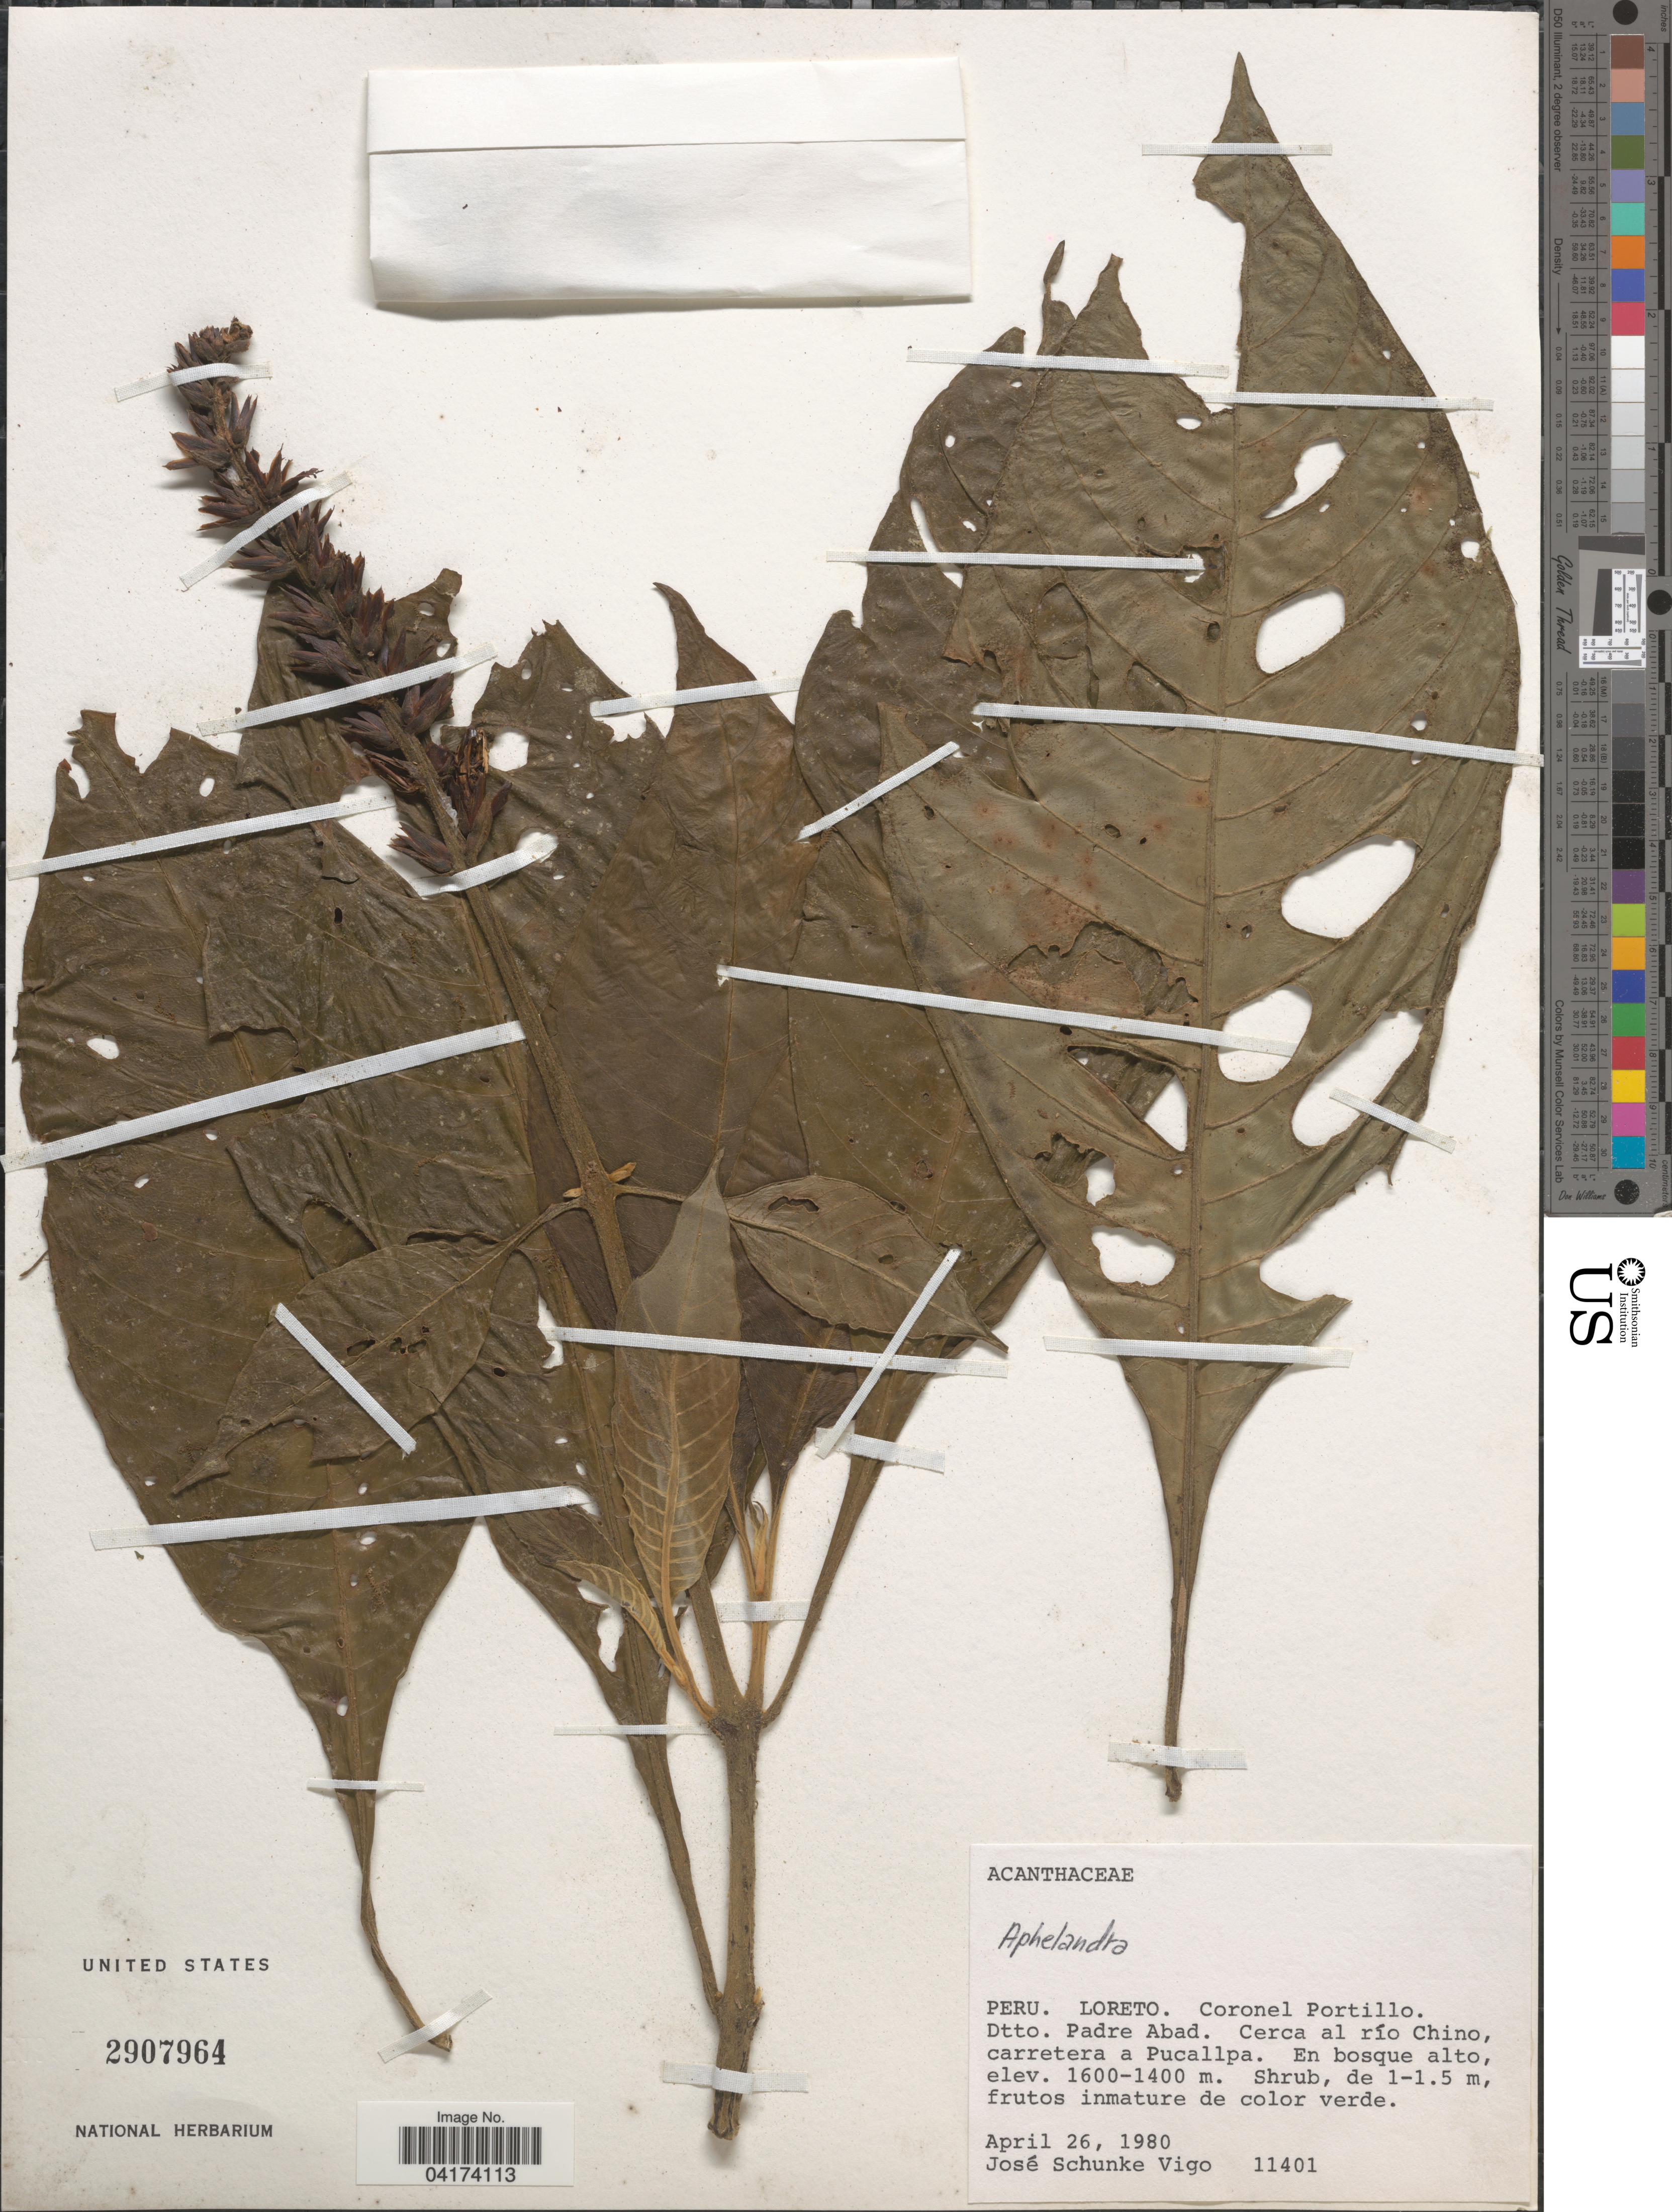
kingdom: Plantae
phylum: Tracheophyta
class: Magnoliopsida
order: Lamiales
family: Acanthaceae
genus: Aphelandra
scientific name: Aphelandra sp.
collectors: J. Schunke Vigo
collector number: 11401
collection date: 1980-04-26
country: Peru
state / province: Loreto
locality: Coronel Portillo. Dtto. Padre Abad. Cerca al río Chino, carretera a Pucallpa.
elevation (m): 1400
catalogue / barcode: US 2907964